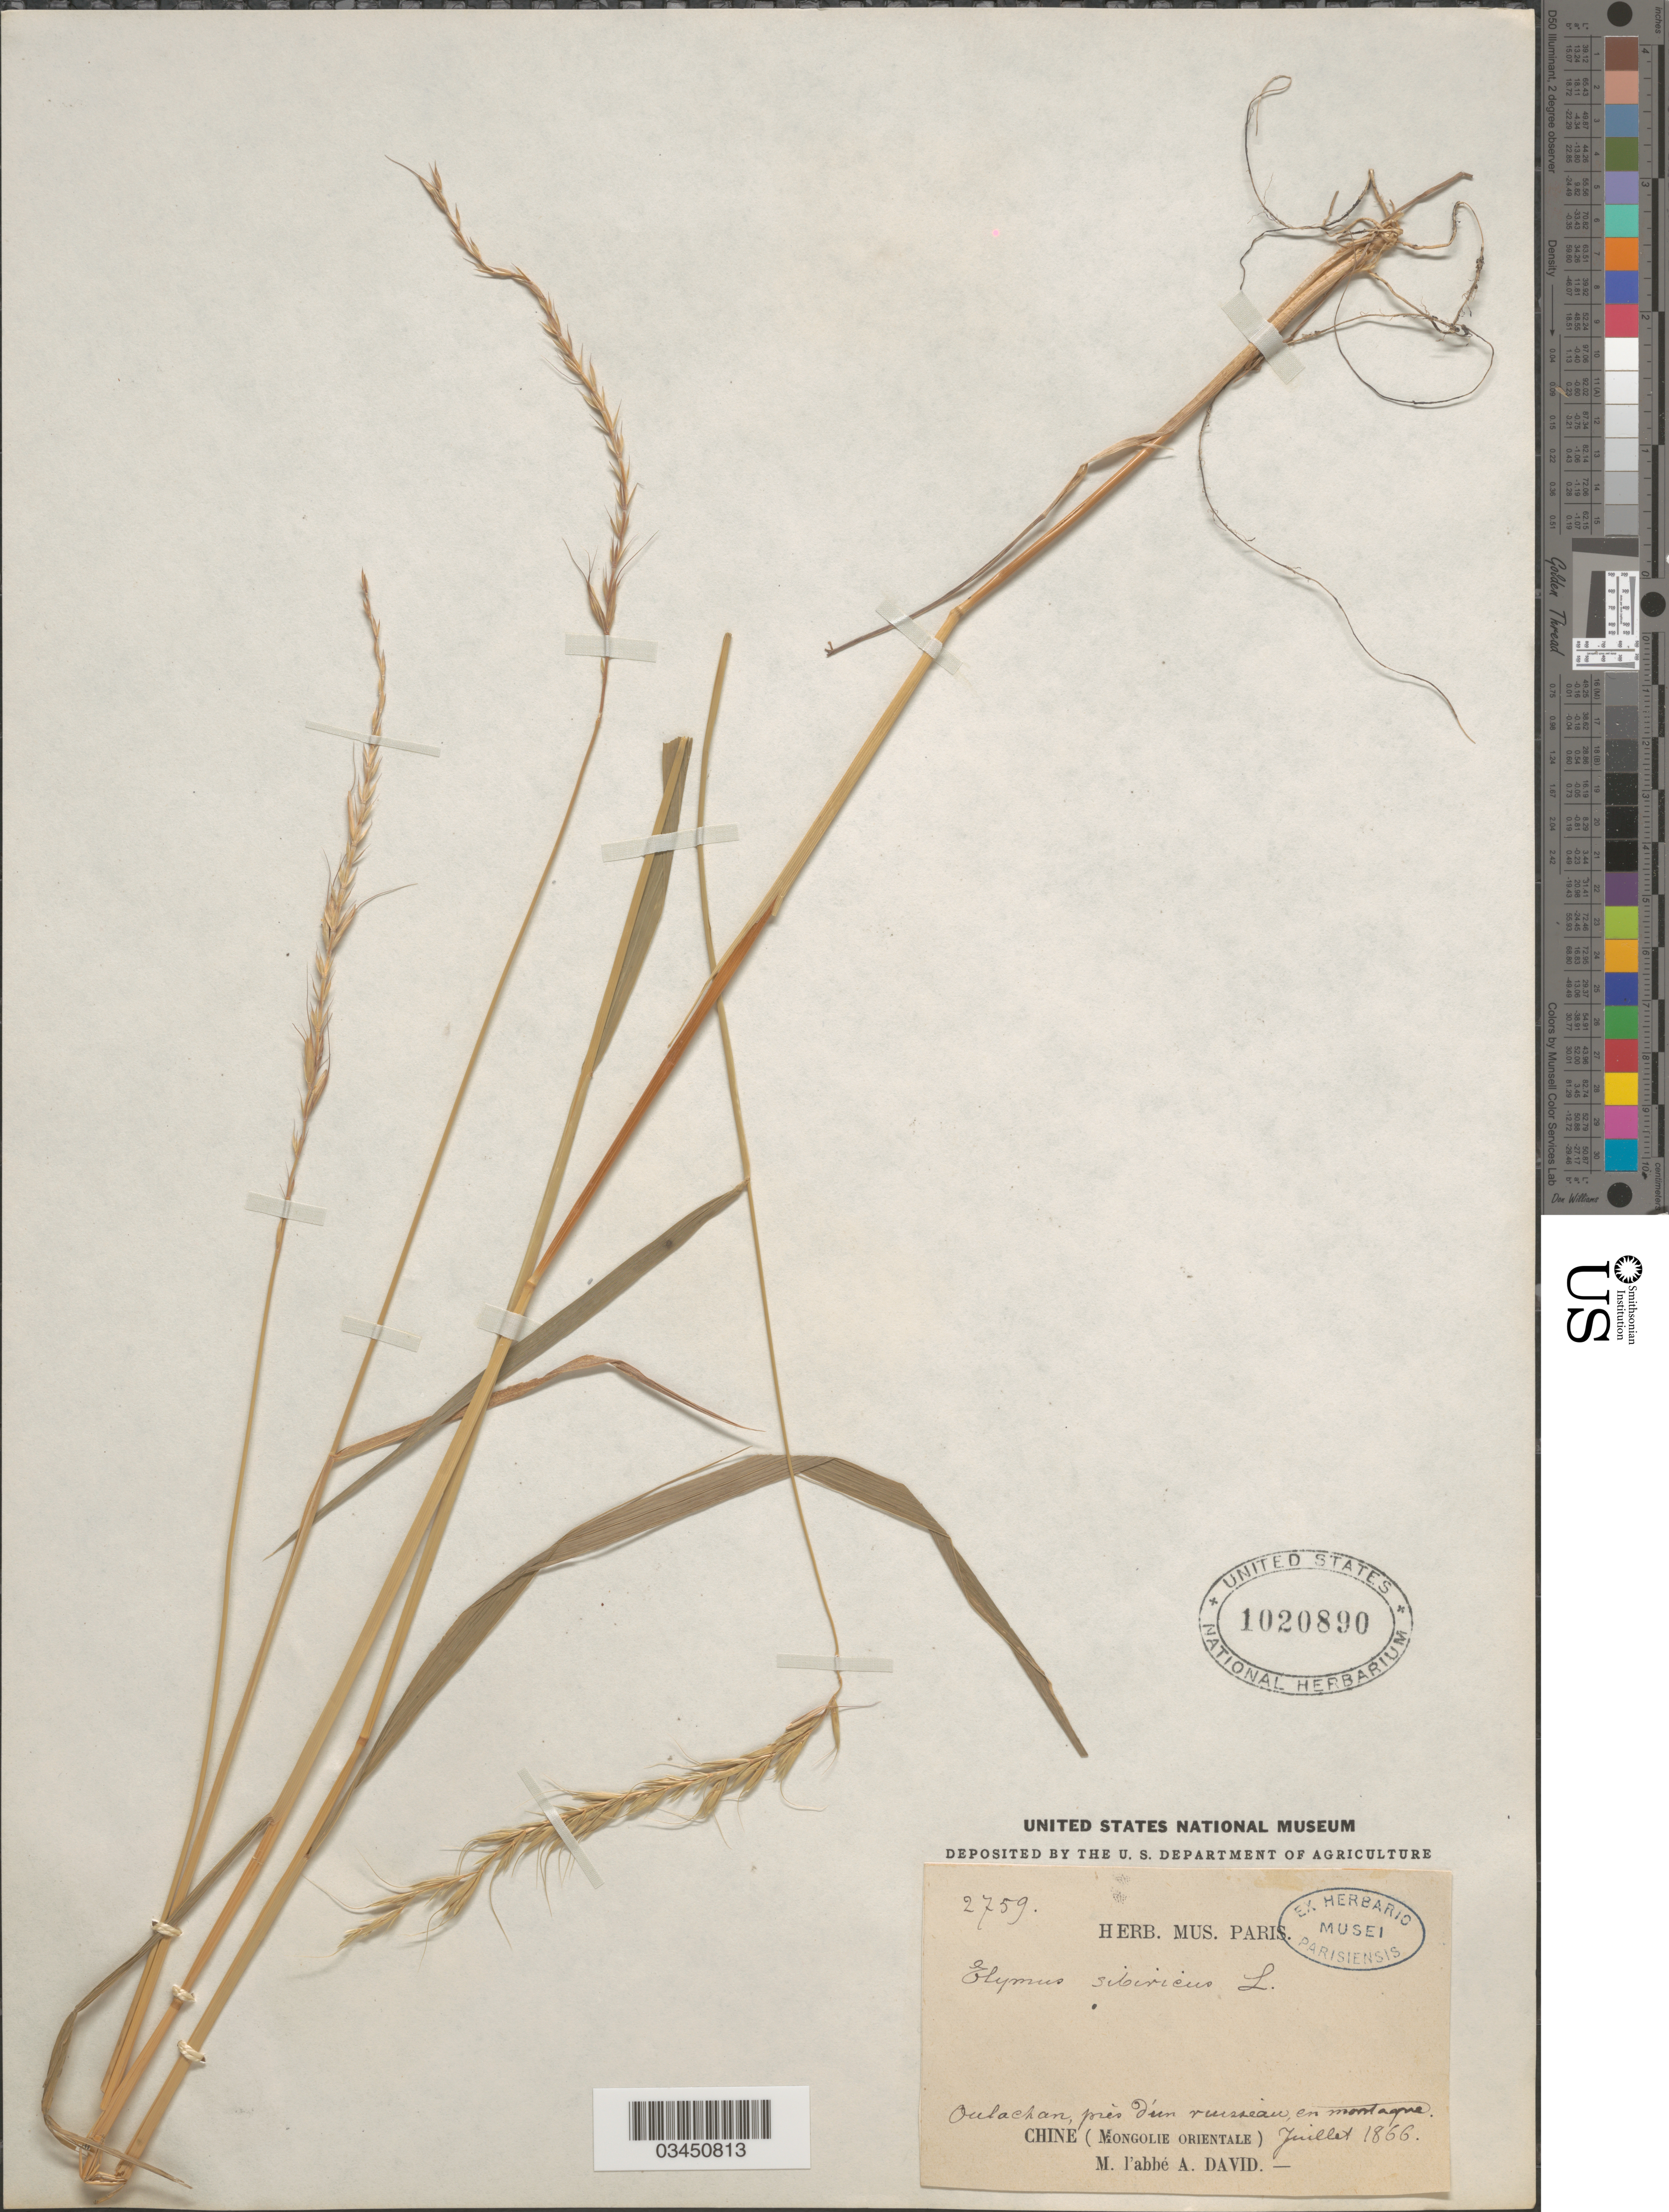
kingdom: Plantae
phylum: Tracheophyta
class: Liliopsida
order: Poales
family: Poaceae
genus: Elymus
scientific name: Elymus sibiricus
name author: L.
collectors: M. David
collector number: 2759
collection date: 1866-07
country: China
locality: Oulachan, près d'un ruisseau, en montagne. (Mongolie Orientale)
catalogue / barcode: US 1020890